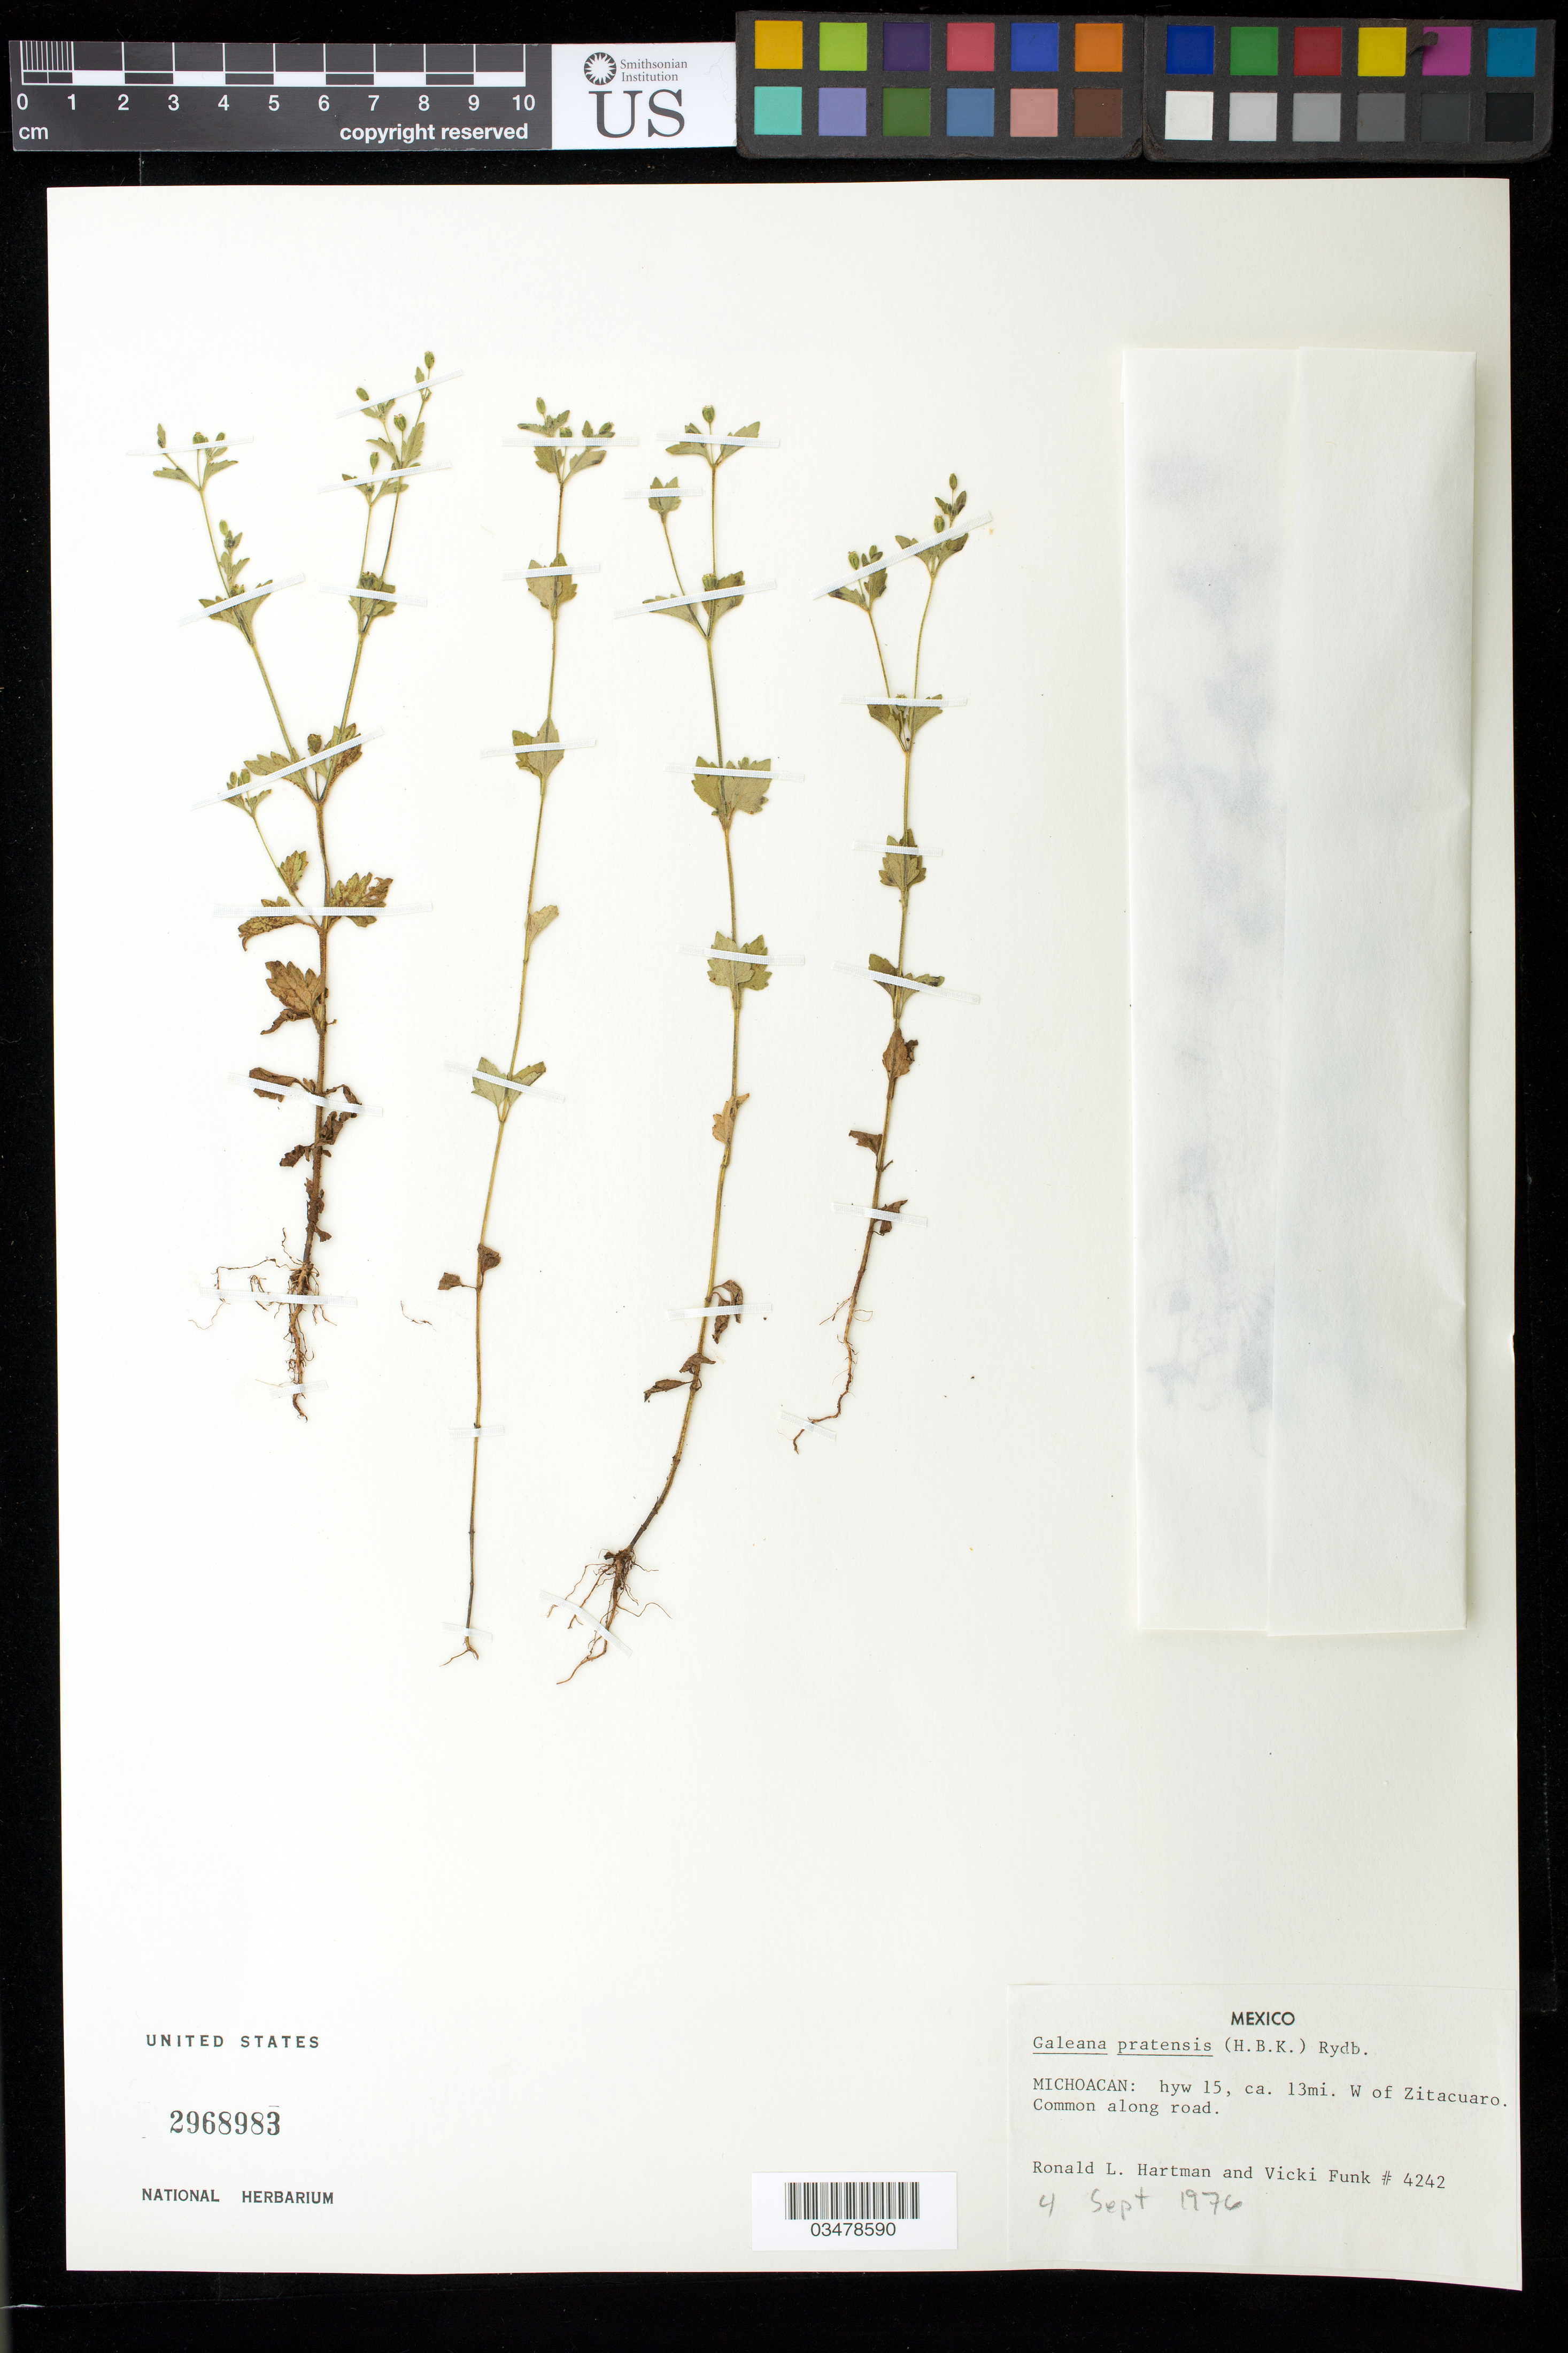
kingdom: Plantae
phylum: Tracheophyta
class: Magnoliopsida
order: Asterales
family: Asteraceae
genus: Galeana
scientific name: Galeana pratensis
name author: (Kunth) Rydb.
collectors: R. Hartman & V. Funk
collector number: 4242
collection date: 1976-09-04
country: Mexico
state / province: Michoacan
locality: Hwy 15, ca. 13 mi W of Zitacuaro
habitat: Along roadside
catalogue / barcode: US 2968983